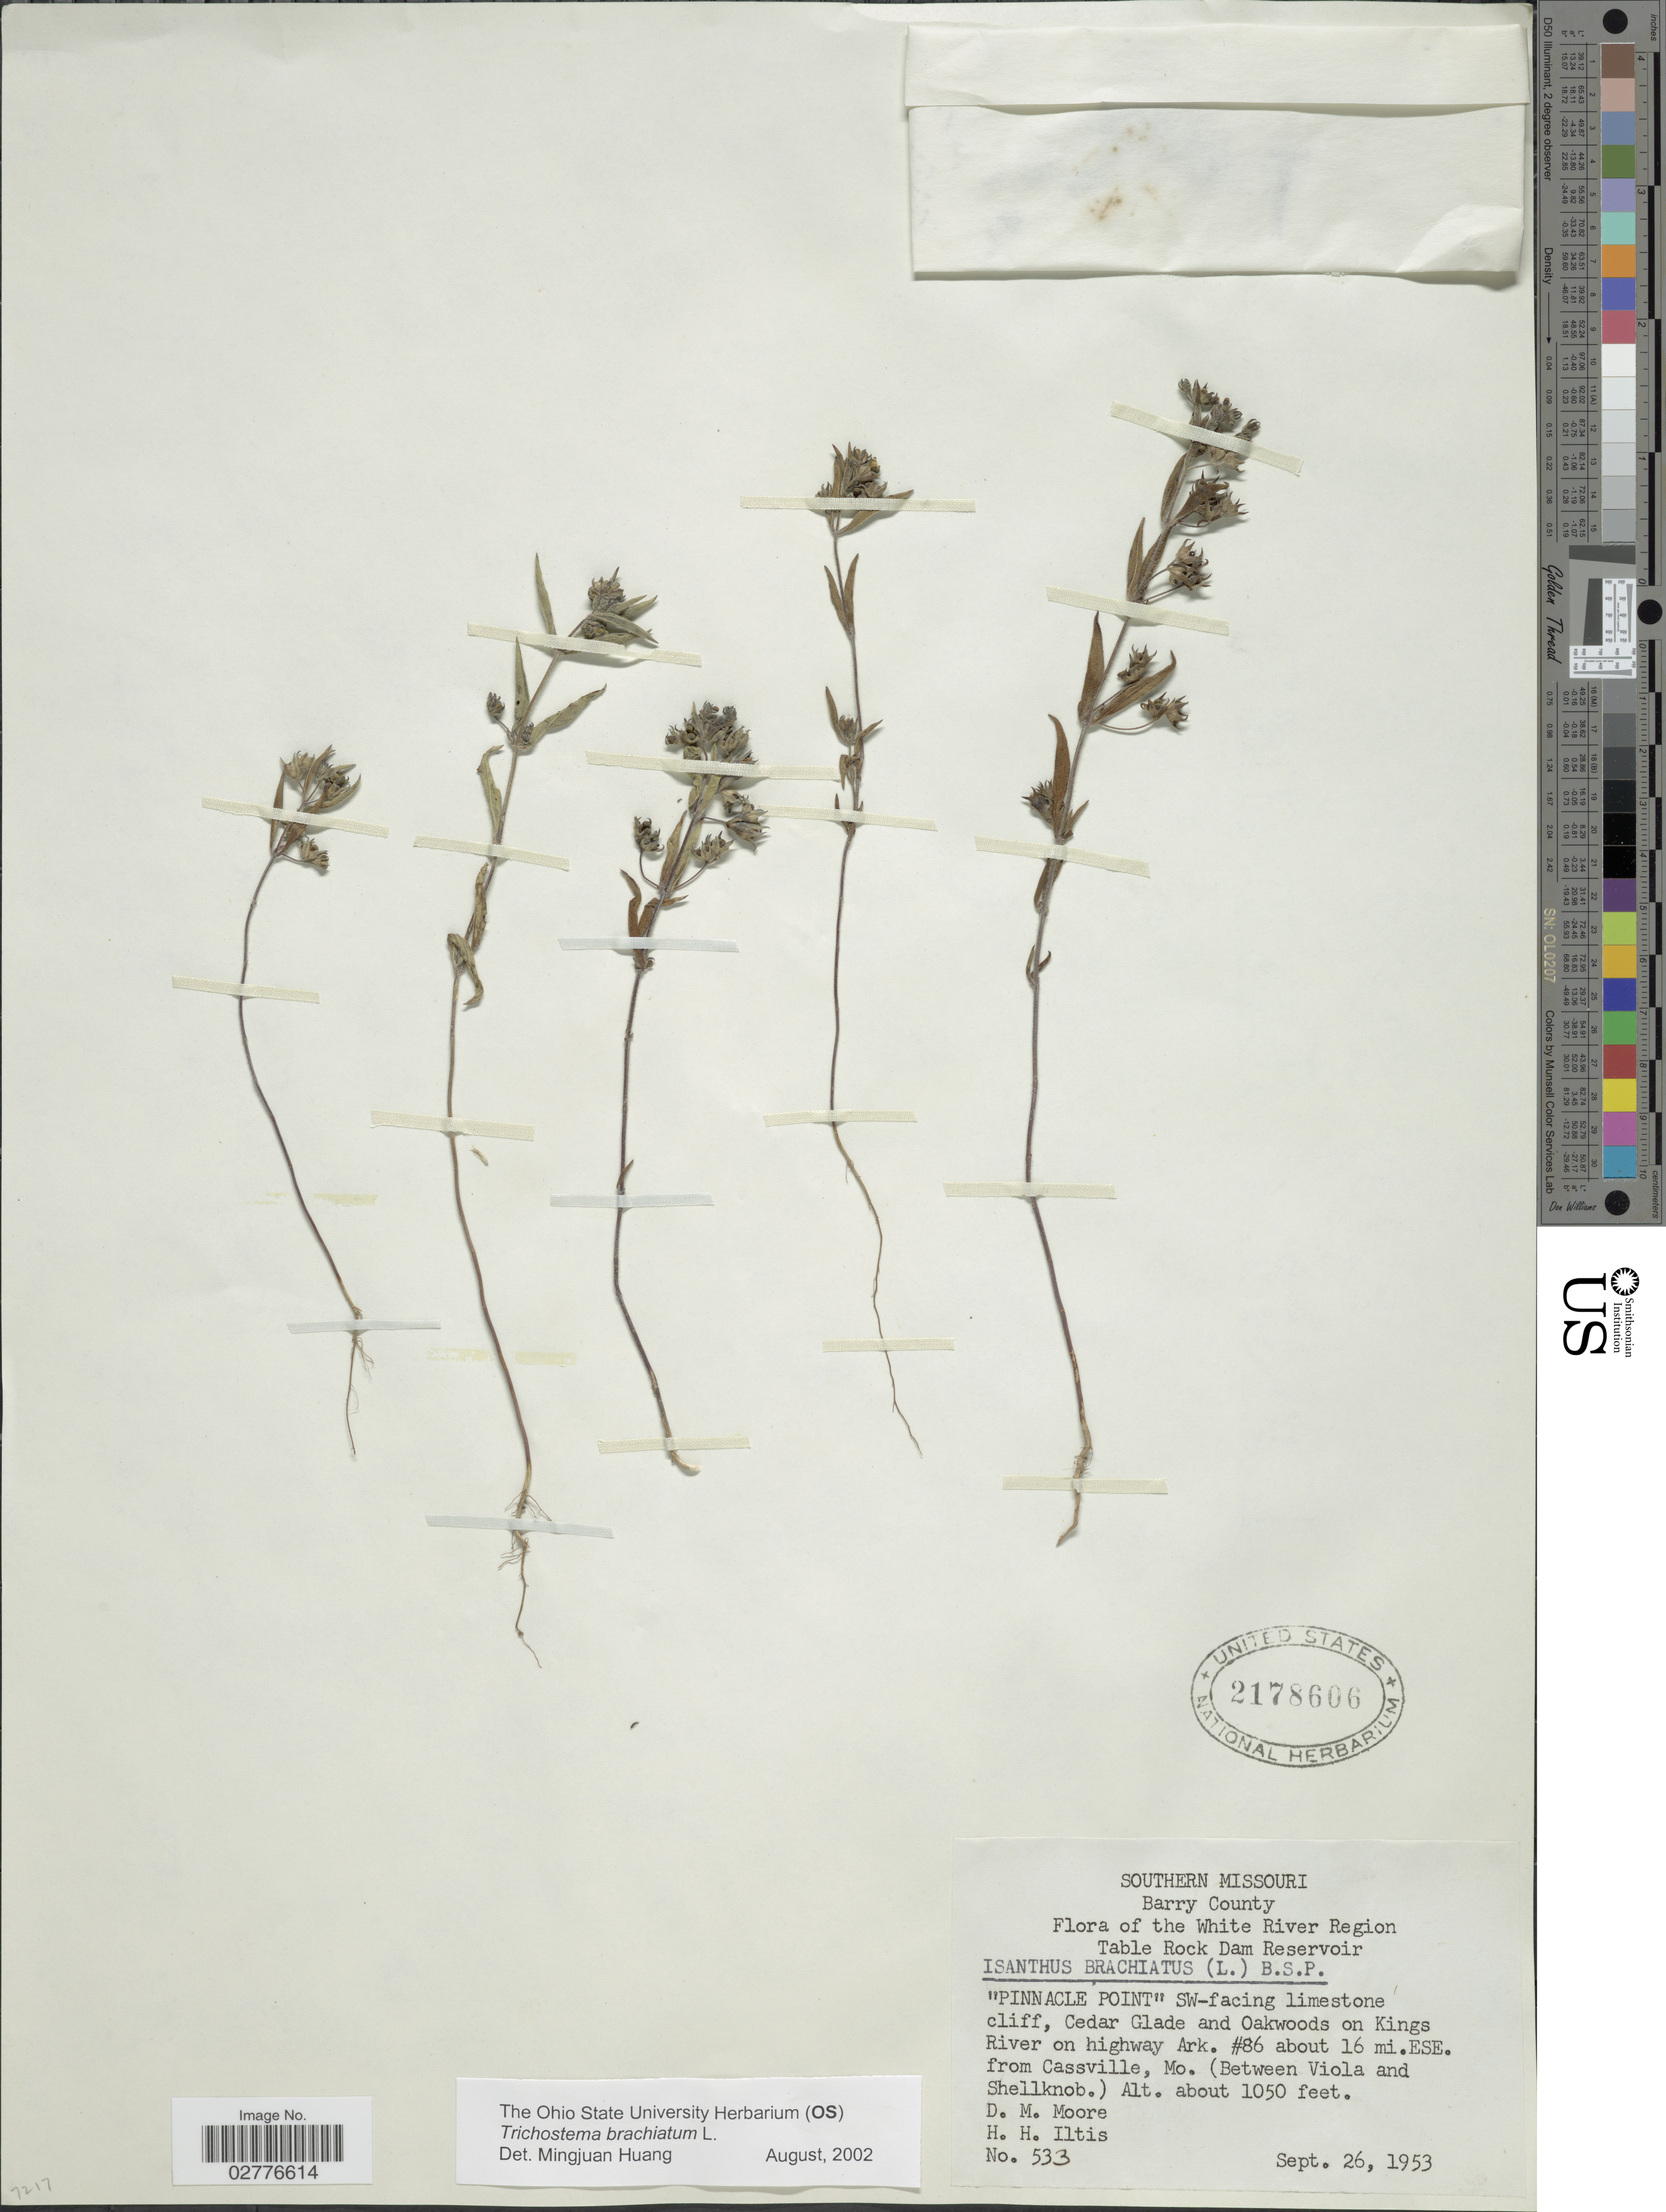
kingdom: Plantae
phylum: Tracheophyta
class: Magnoliopsida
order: Lamiales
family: Lamiaceae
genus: Trichostema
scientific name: Trichostema brachiatum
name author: L.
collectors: D. Moore & H. H. Iltis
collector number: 533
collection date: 1953-09-26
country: United States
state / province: Missouri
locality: Southern Missouri. Barry County. White River Region. Table Rock Dam Reservoir. "Pinnacle Point" SW-facing limestone cliff, Cedar Glade and Oakwoods on Kings River on highway Ark. #86 about 16 mi. ESE. from Cassville, Mo. (Between Viola and Shellknob.).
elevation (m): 320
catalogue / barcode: US 2178606